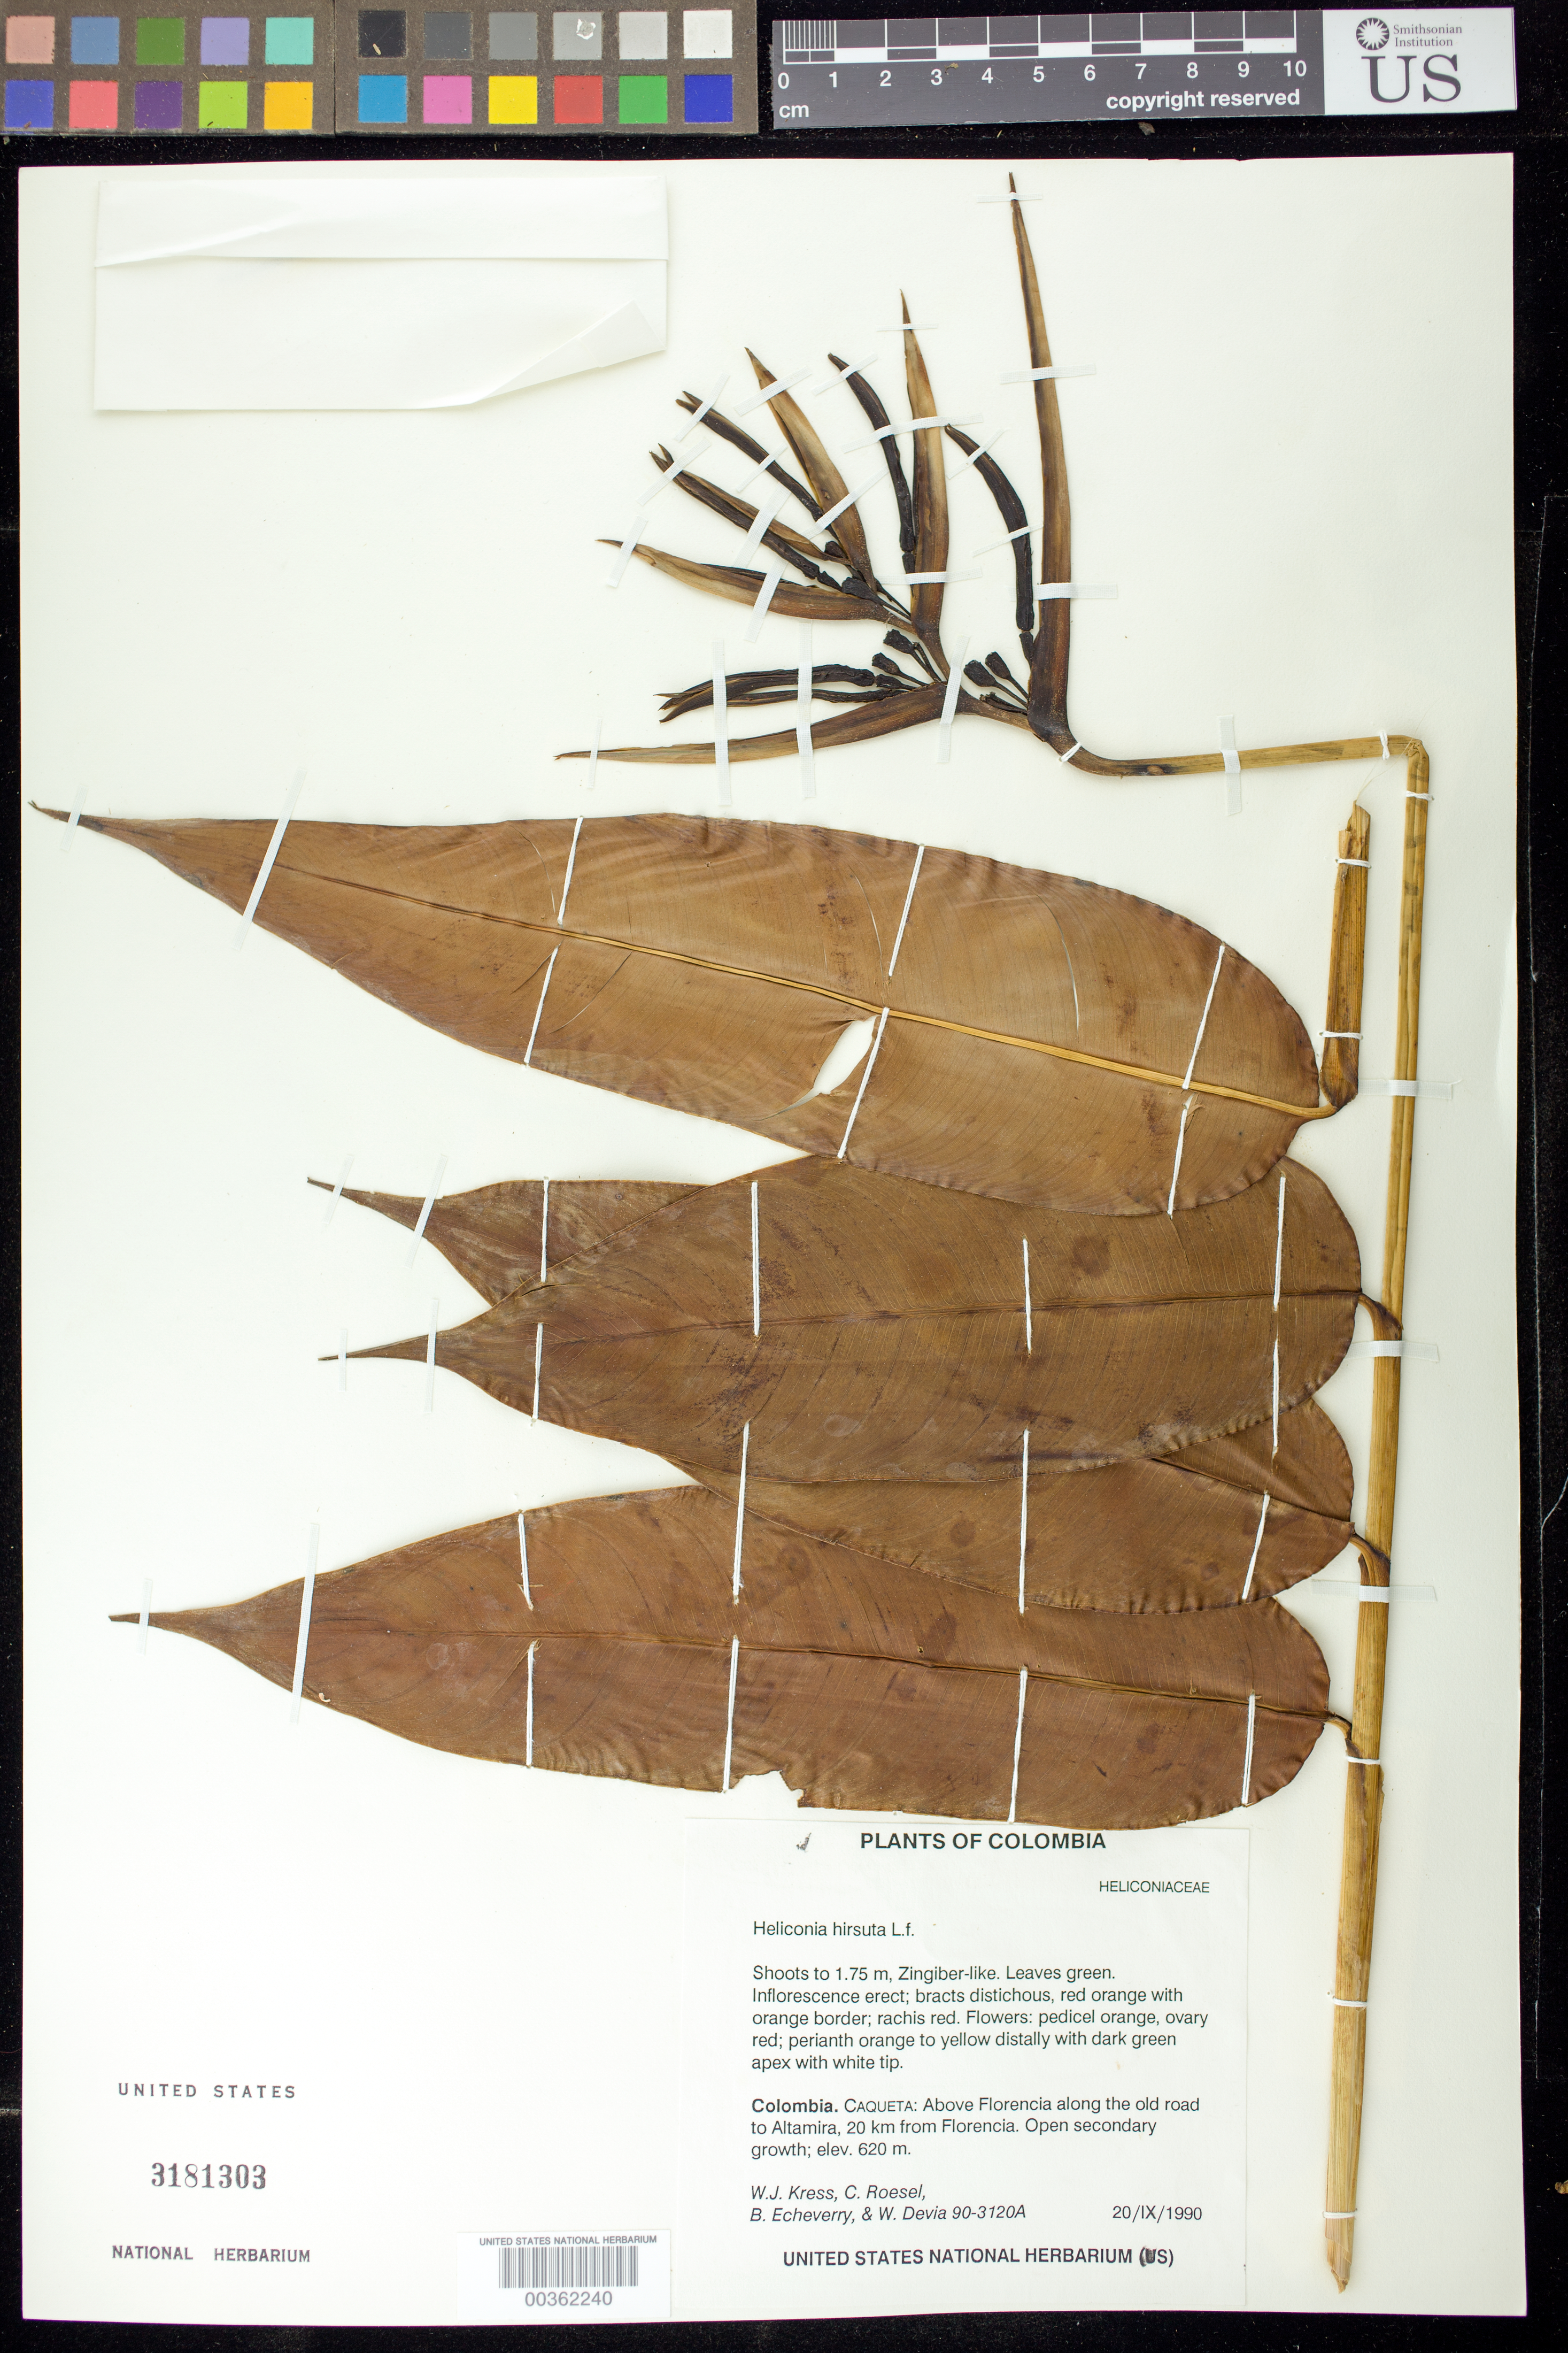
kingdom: Plantae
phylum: Tracheophyta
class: Liliopsida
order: Zingiberales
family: Heliconiaceae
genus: Heliconia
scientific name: Heliconia hirsuta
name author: L. f.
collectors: W. J. Kress, C. S. Roesel, B. Echeverry & W. Devia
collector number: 90-3120a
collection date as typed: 20 Sep 1990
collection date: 1990-09-20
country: Colombia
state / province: Caquetá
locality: Above Florencia along old road to Altamira, 20 km from Florencia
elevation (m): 620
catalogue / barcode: US 3181303